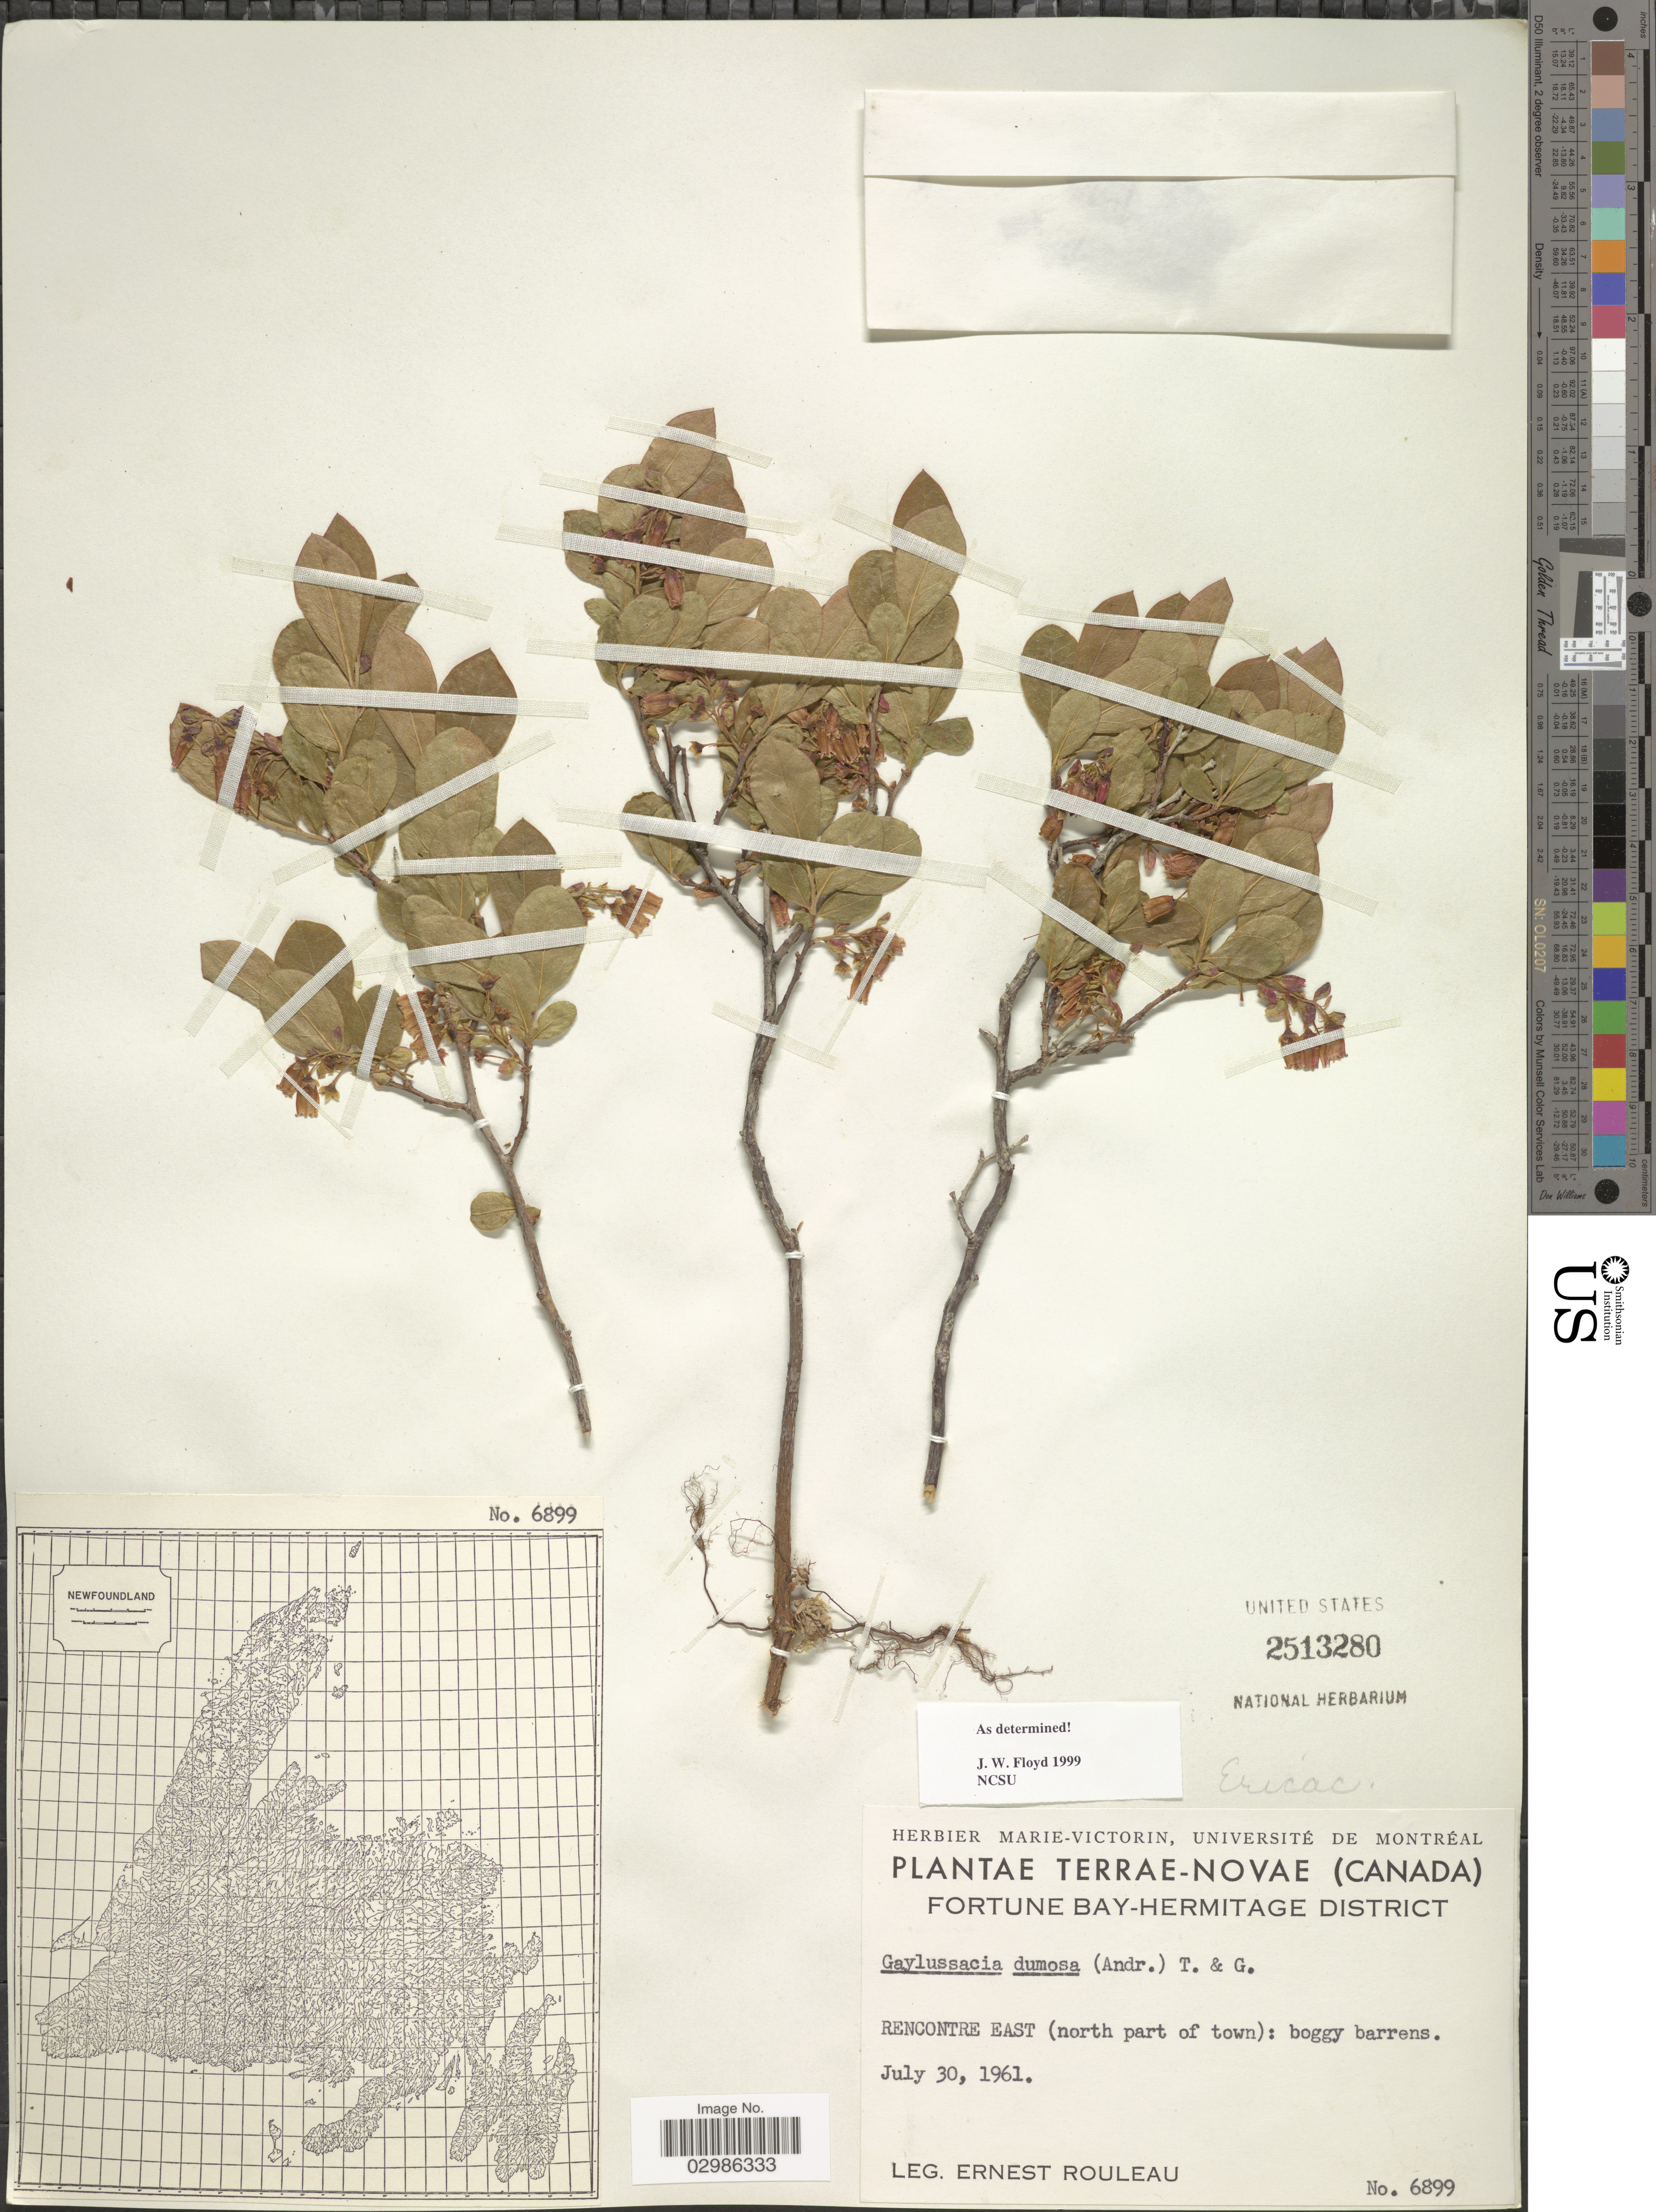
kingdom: Plantae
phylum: Tracheophyta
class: Magnoliopsida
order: Ericales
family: Ericaceae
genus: Gaylussacia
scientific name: Gaylussacia dumosa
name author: (Andrews) Torr. & A. Gray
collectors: E. Rouleau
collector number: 6899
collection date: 1961-07-30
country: Canada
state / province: Newfoundland and Labrador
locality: Terrae-Novae, Fortune Bay-Hermitage District, Rencontre East (north part of town).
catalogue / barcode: US 2513280